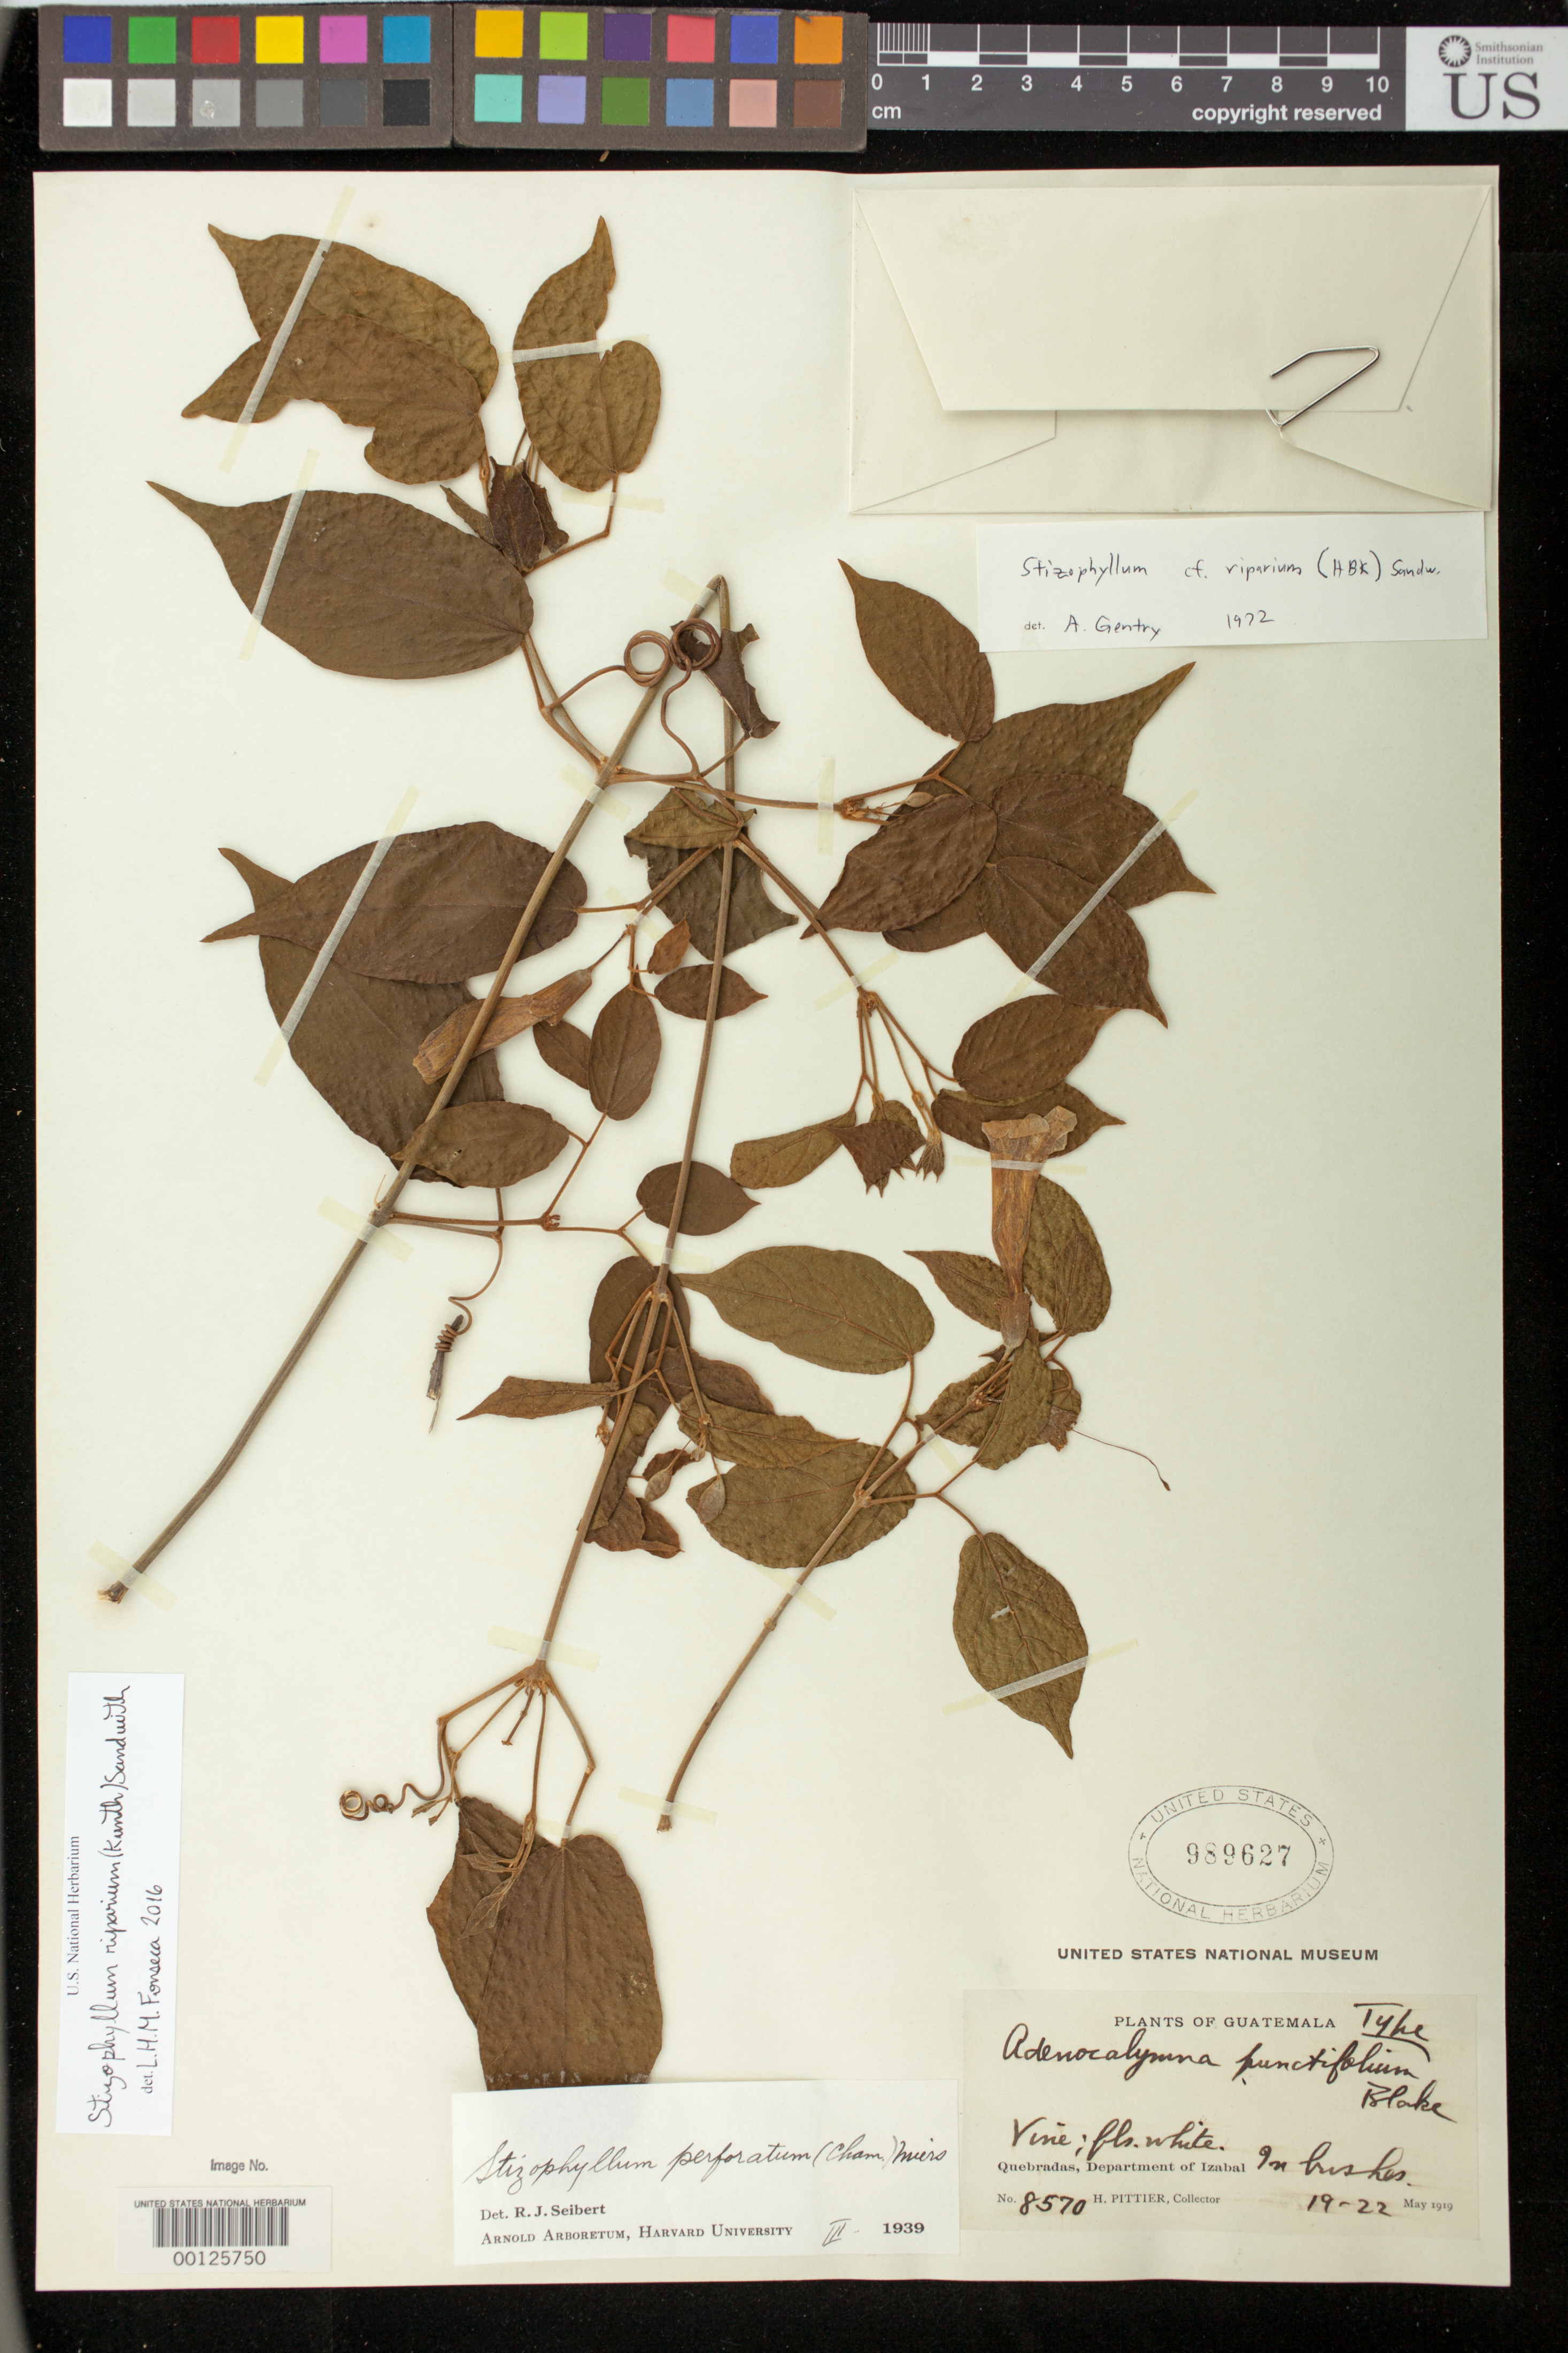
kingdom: Plantae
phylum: Tracheophyta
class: Magnoliopsida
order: Lamiales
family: Bignoniaceae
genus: Adenocalymma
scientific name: Adenocalymma punctifolium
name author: S.F. Blake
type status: Holotype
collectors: H. F. Pittier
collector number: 8570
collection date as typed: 19 May 1919 to 22 May 1919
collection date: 1919-05-19/1919-05-22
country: Guatemala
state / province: Izabal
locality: Quebrados.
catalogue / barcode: US 989627